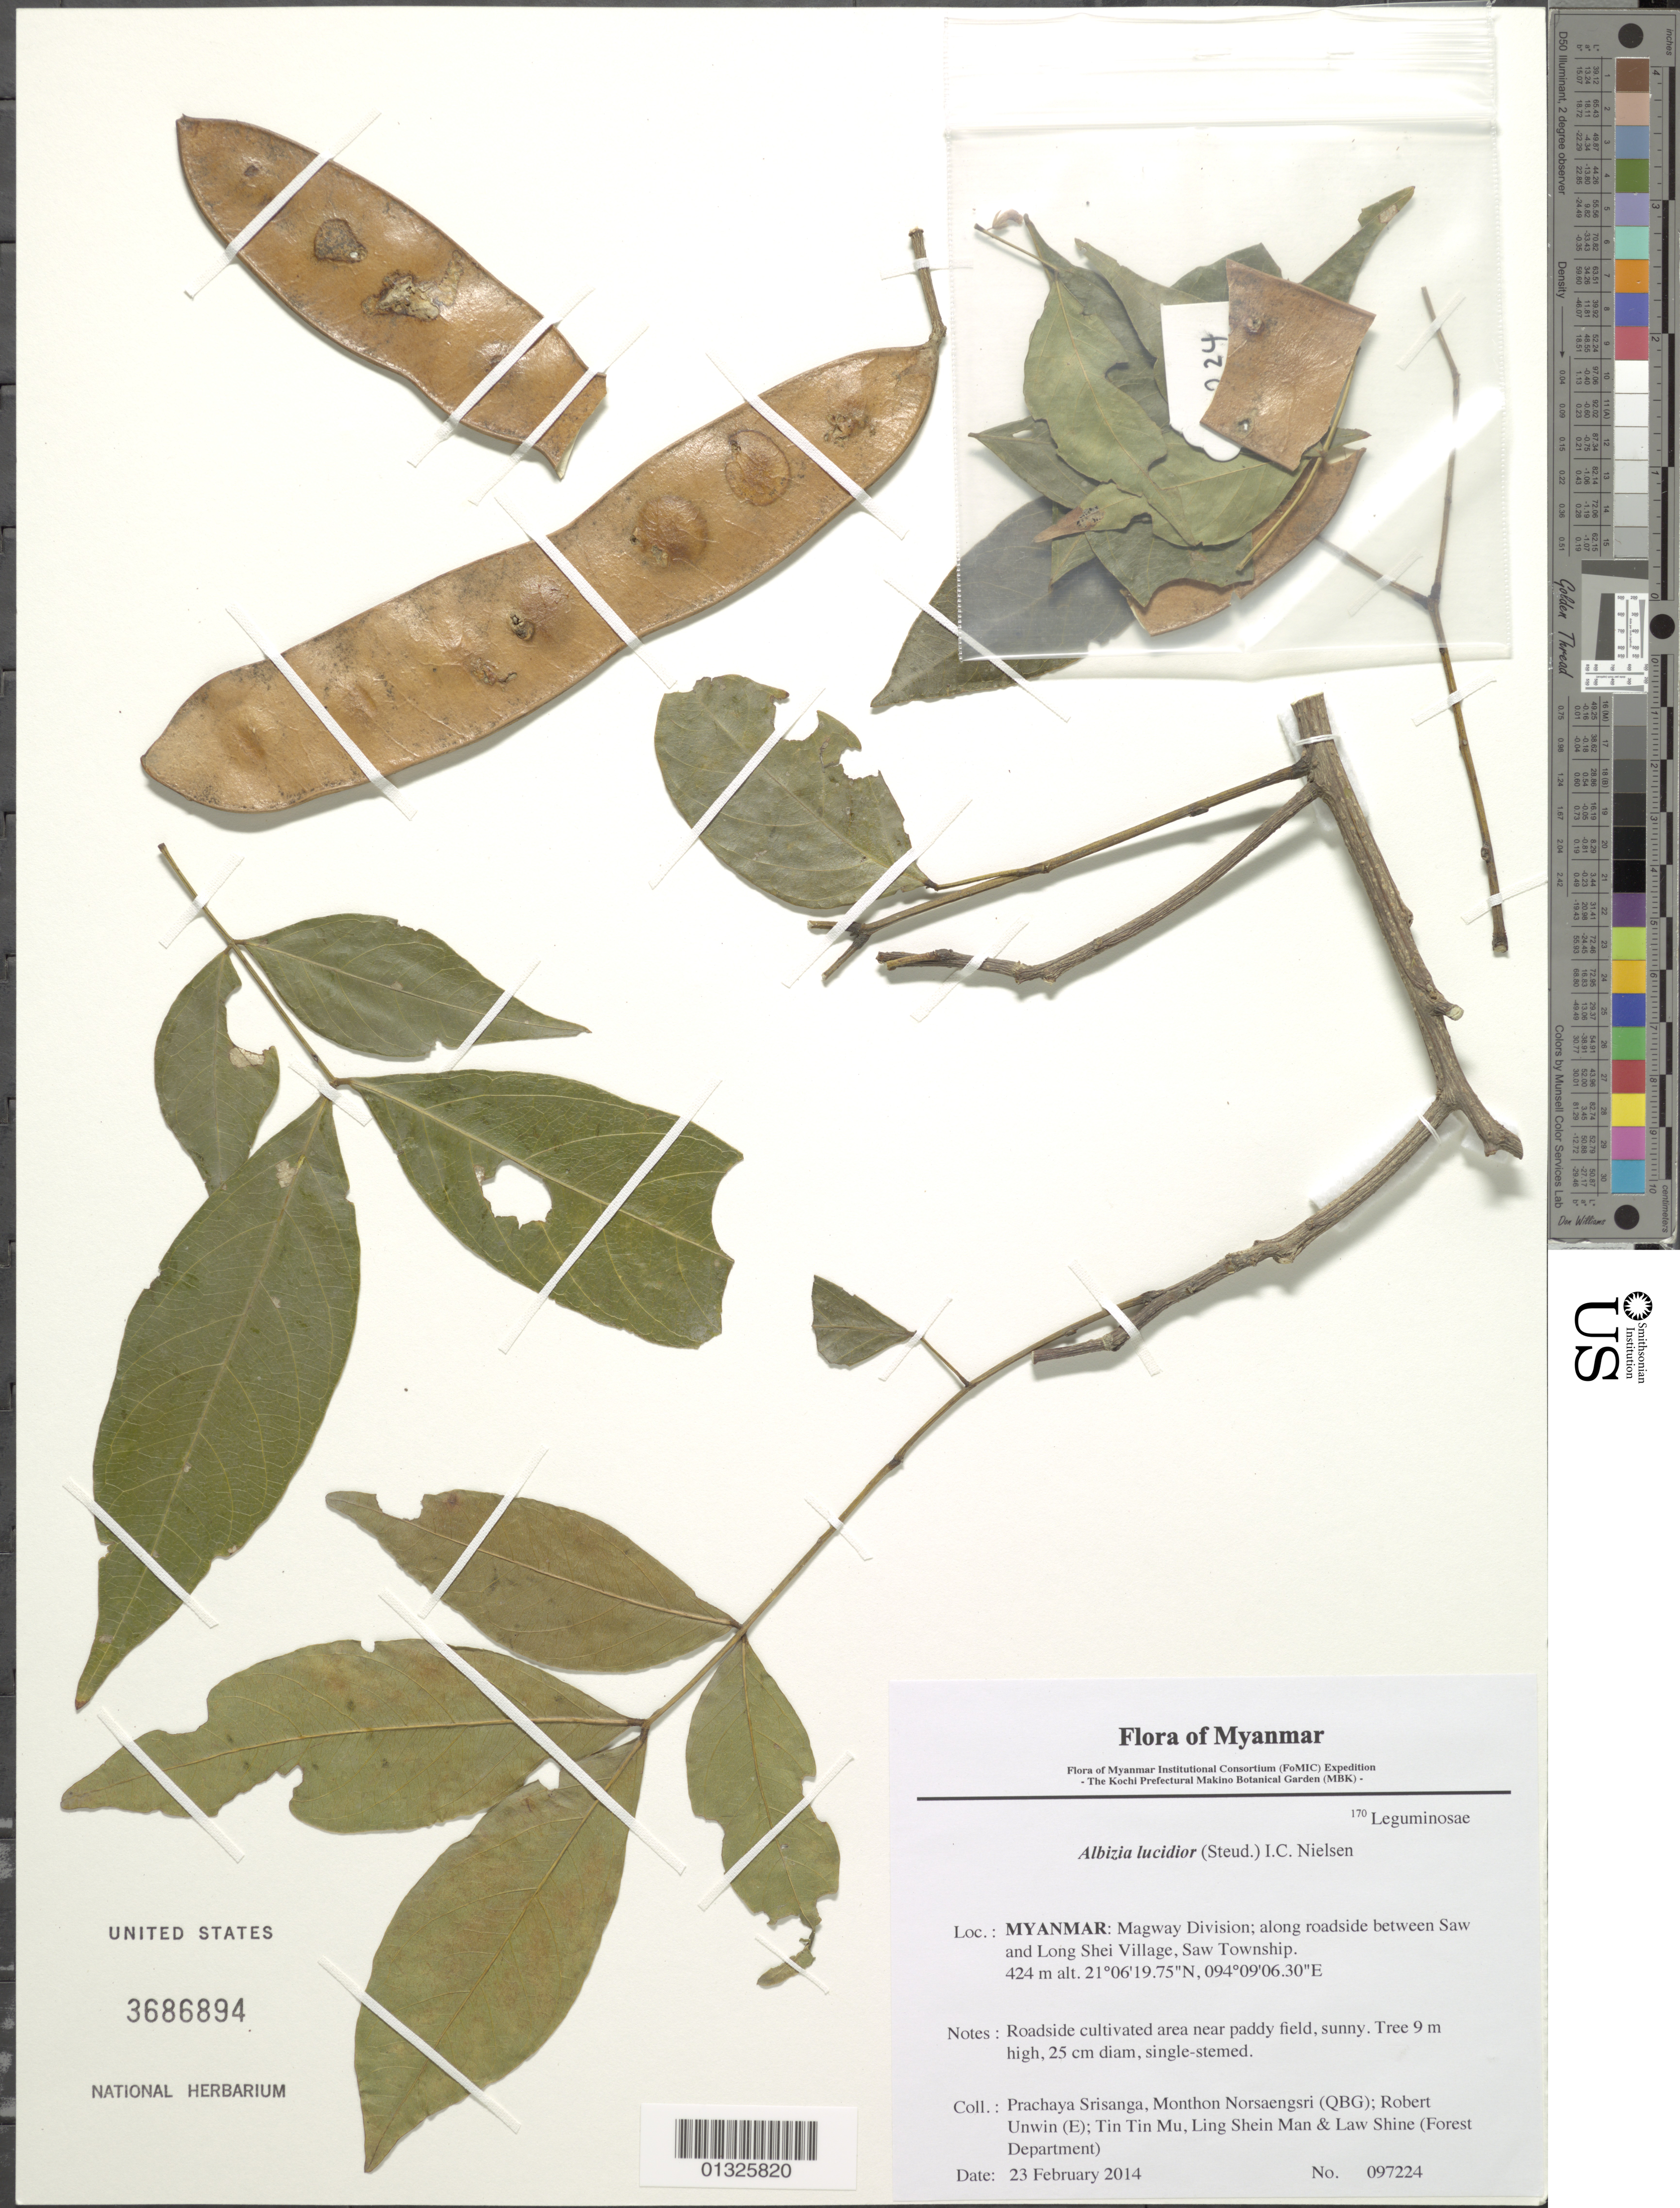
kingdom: Plantae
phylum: Tracheophyta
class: Magnoliopsida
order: Fabales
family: Fabaceae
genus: Albizia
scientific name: Albizia lucidior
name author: (Steud.) H. Hara ex I.C. Nielsen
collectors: P. Srisanga, M. Norsaengsri, R. Unwin, Tin Tin Mu, Ling Shein Man & L. Shine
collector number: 97224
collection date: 2014-02-23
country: Myanmar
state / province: Chin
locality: Along roadside between Saw and Long Shei Village, Saw Township.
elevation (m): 424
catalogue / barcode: US 3686894